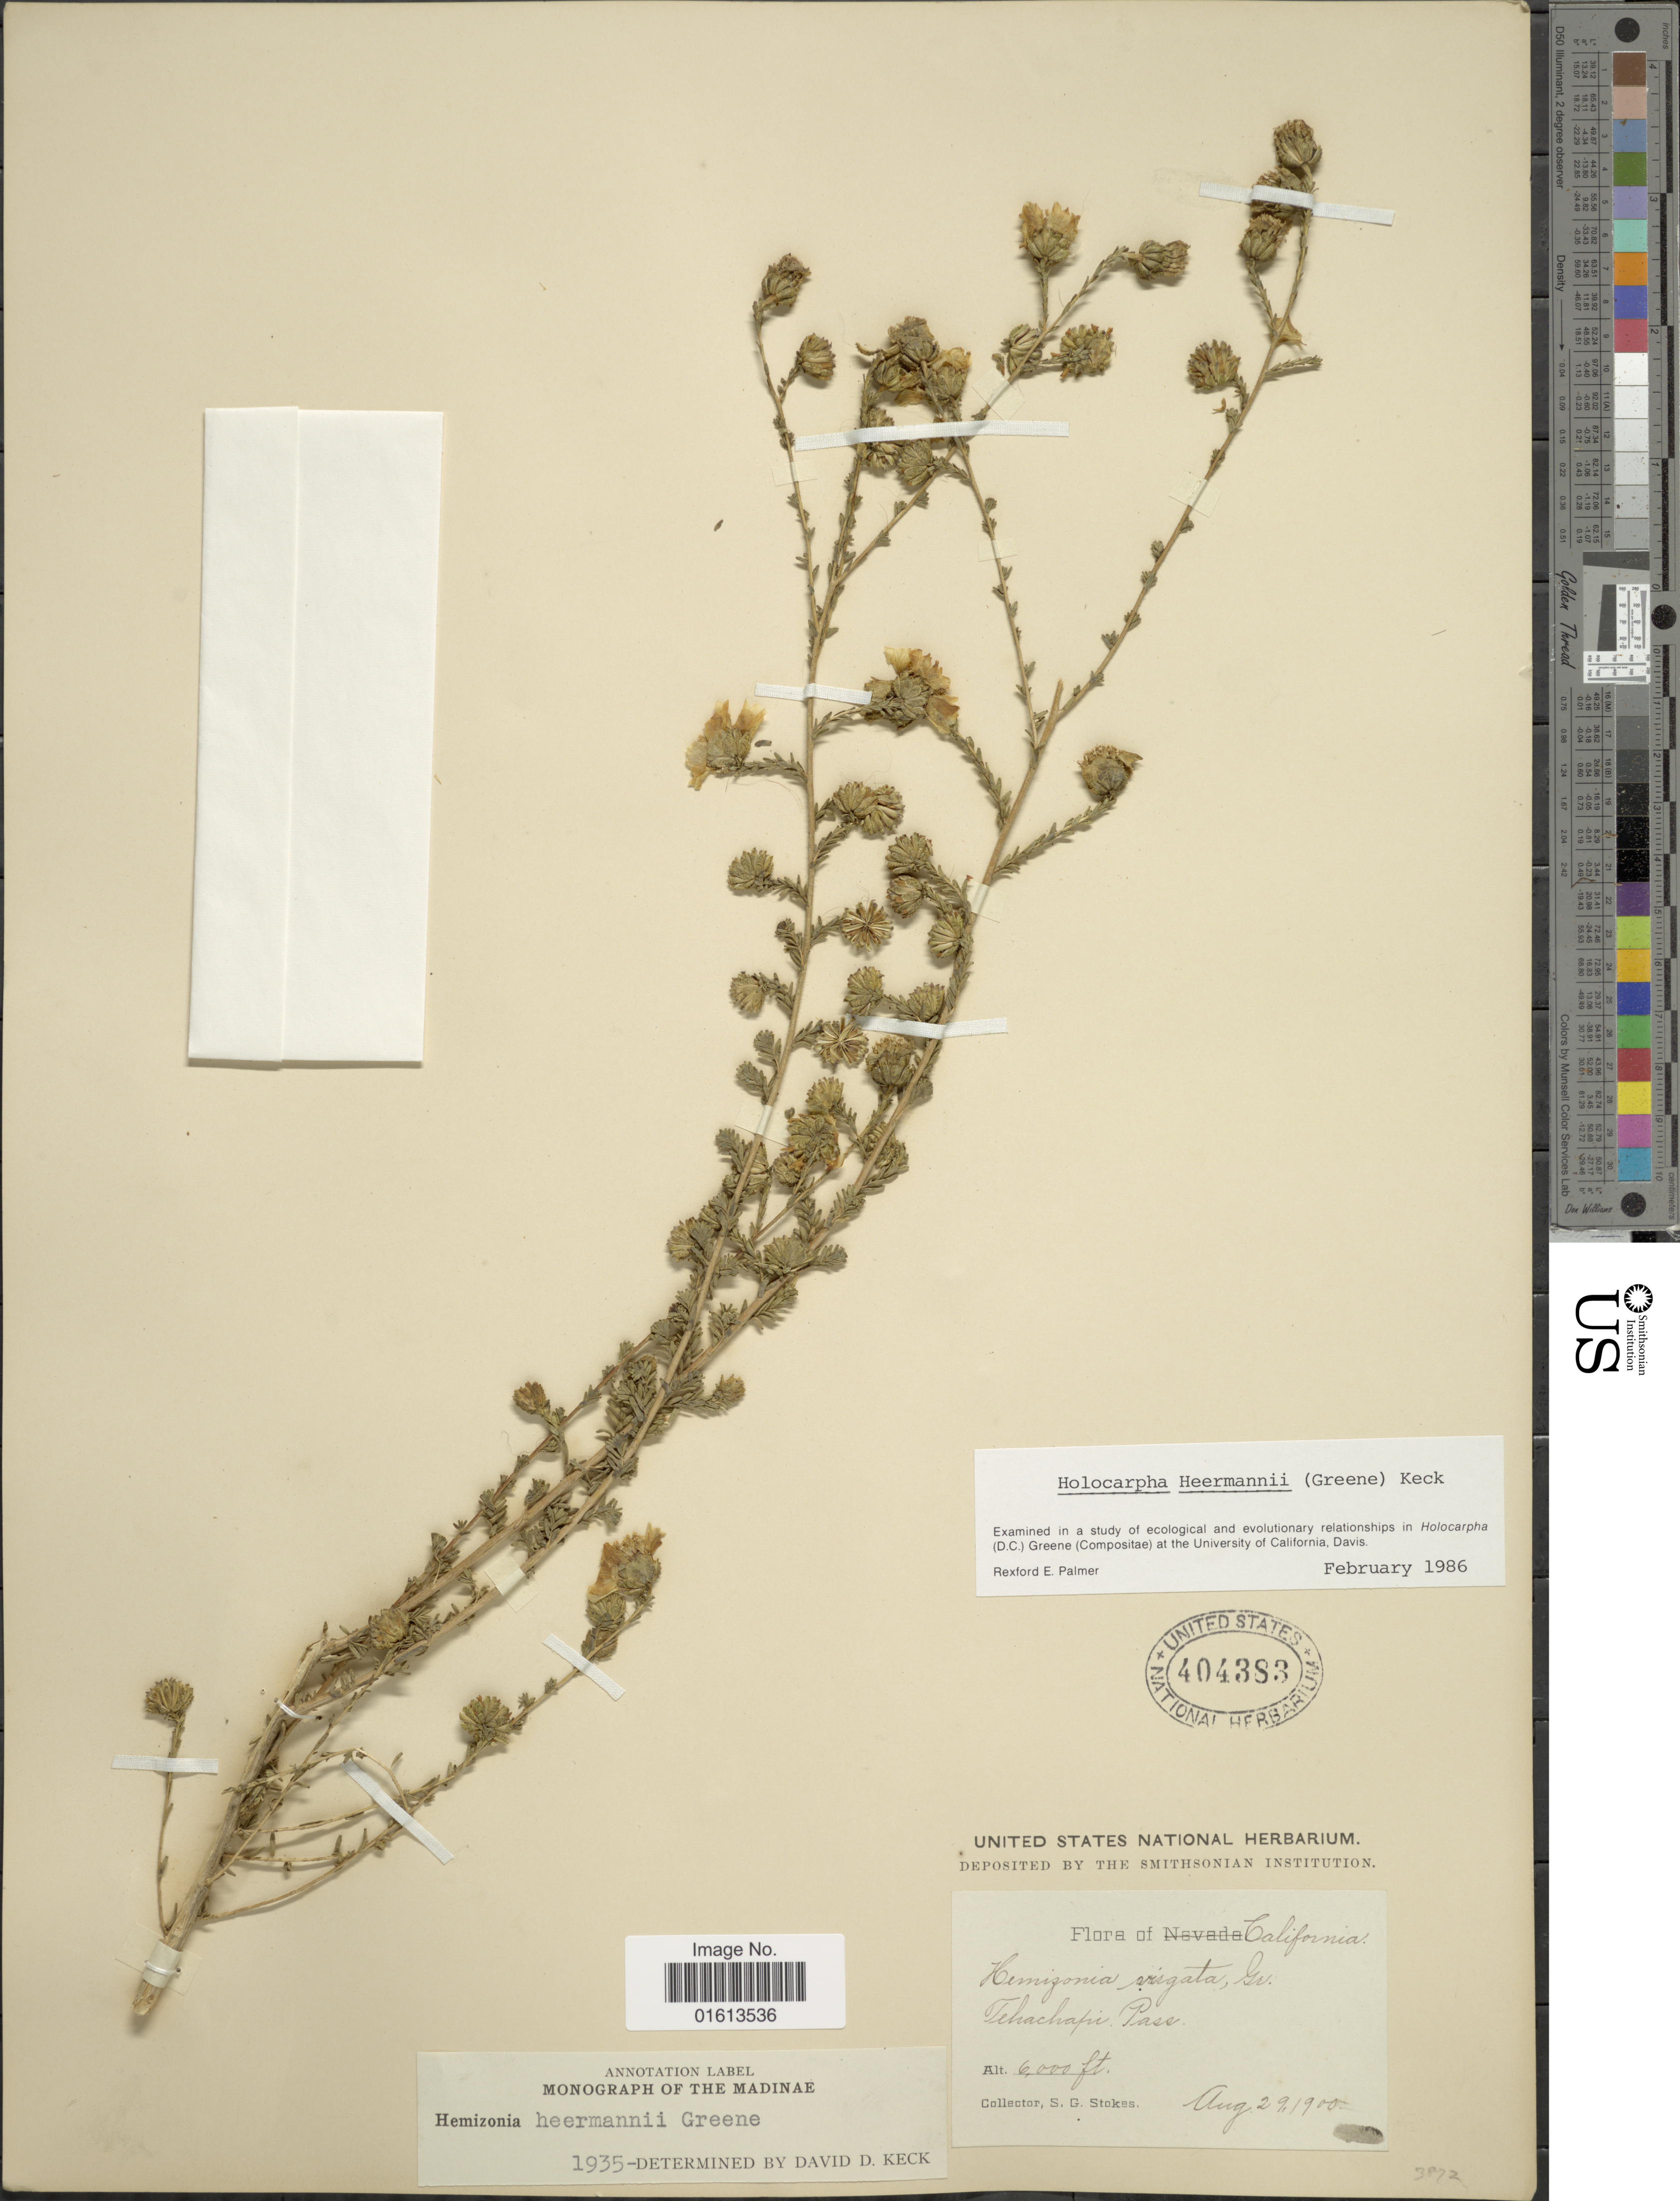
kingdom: Plantae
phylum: Tracheophyta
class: Magnoliopsida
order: Asterales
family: Asteraceae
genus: Holocarpha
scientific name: Holocarpha heermannii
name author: (Greene) D.D. Keck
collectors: S. G. Stokes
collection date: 1900-08-29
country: United States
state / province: California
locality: Tehachapi Pass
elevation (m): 1829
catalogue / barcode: US 404383